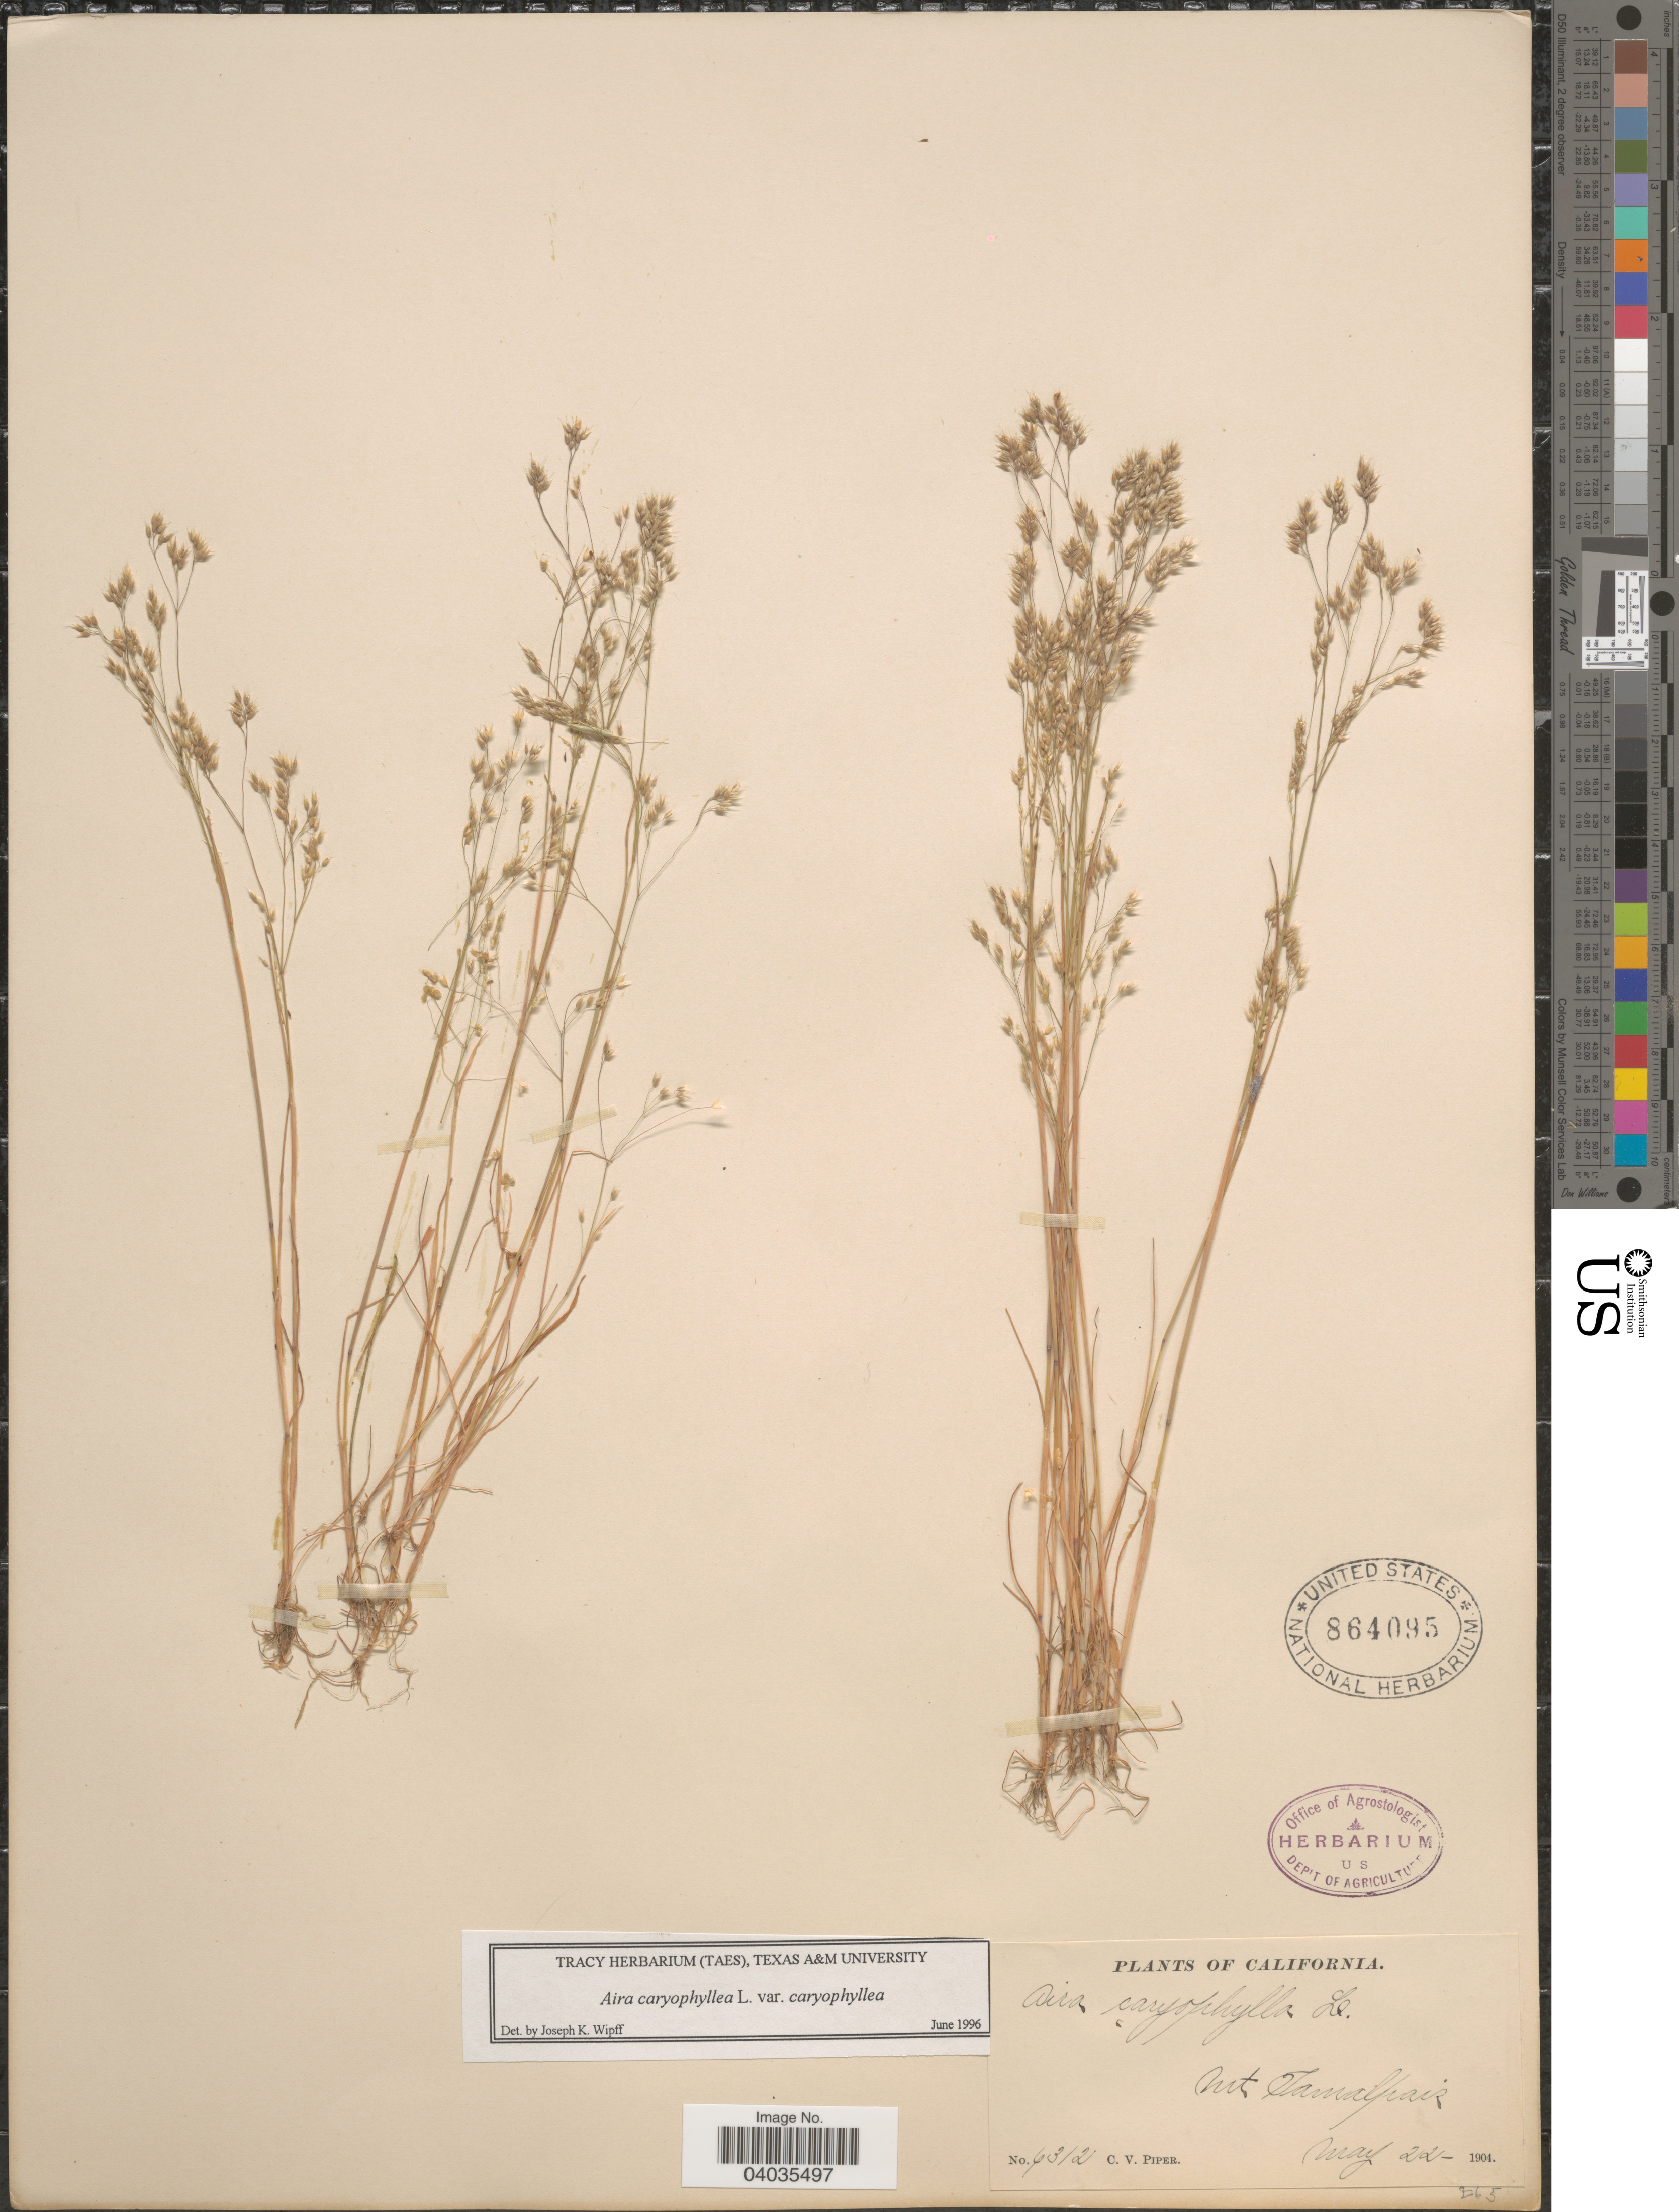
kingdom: Plantae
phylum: Tracheophyta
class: Liliopsida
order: Poales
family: Poaceae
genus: Aira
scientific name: Aira caryophyllea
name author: L.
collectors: C. V. Piper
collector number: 6312*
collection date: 1904-05-22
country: United States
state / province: California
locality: Mt Tamalpais.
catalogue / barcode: US 864095